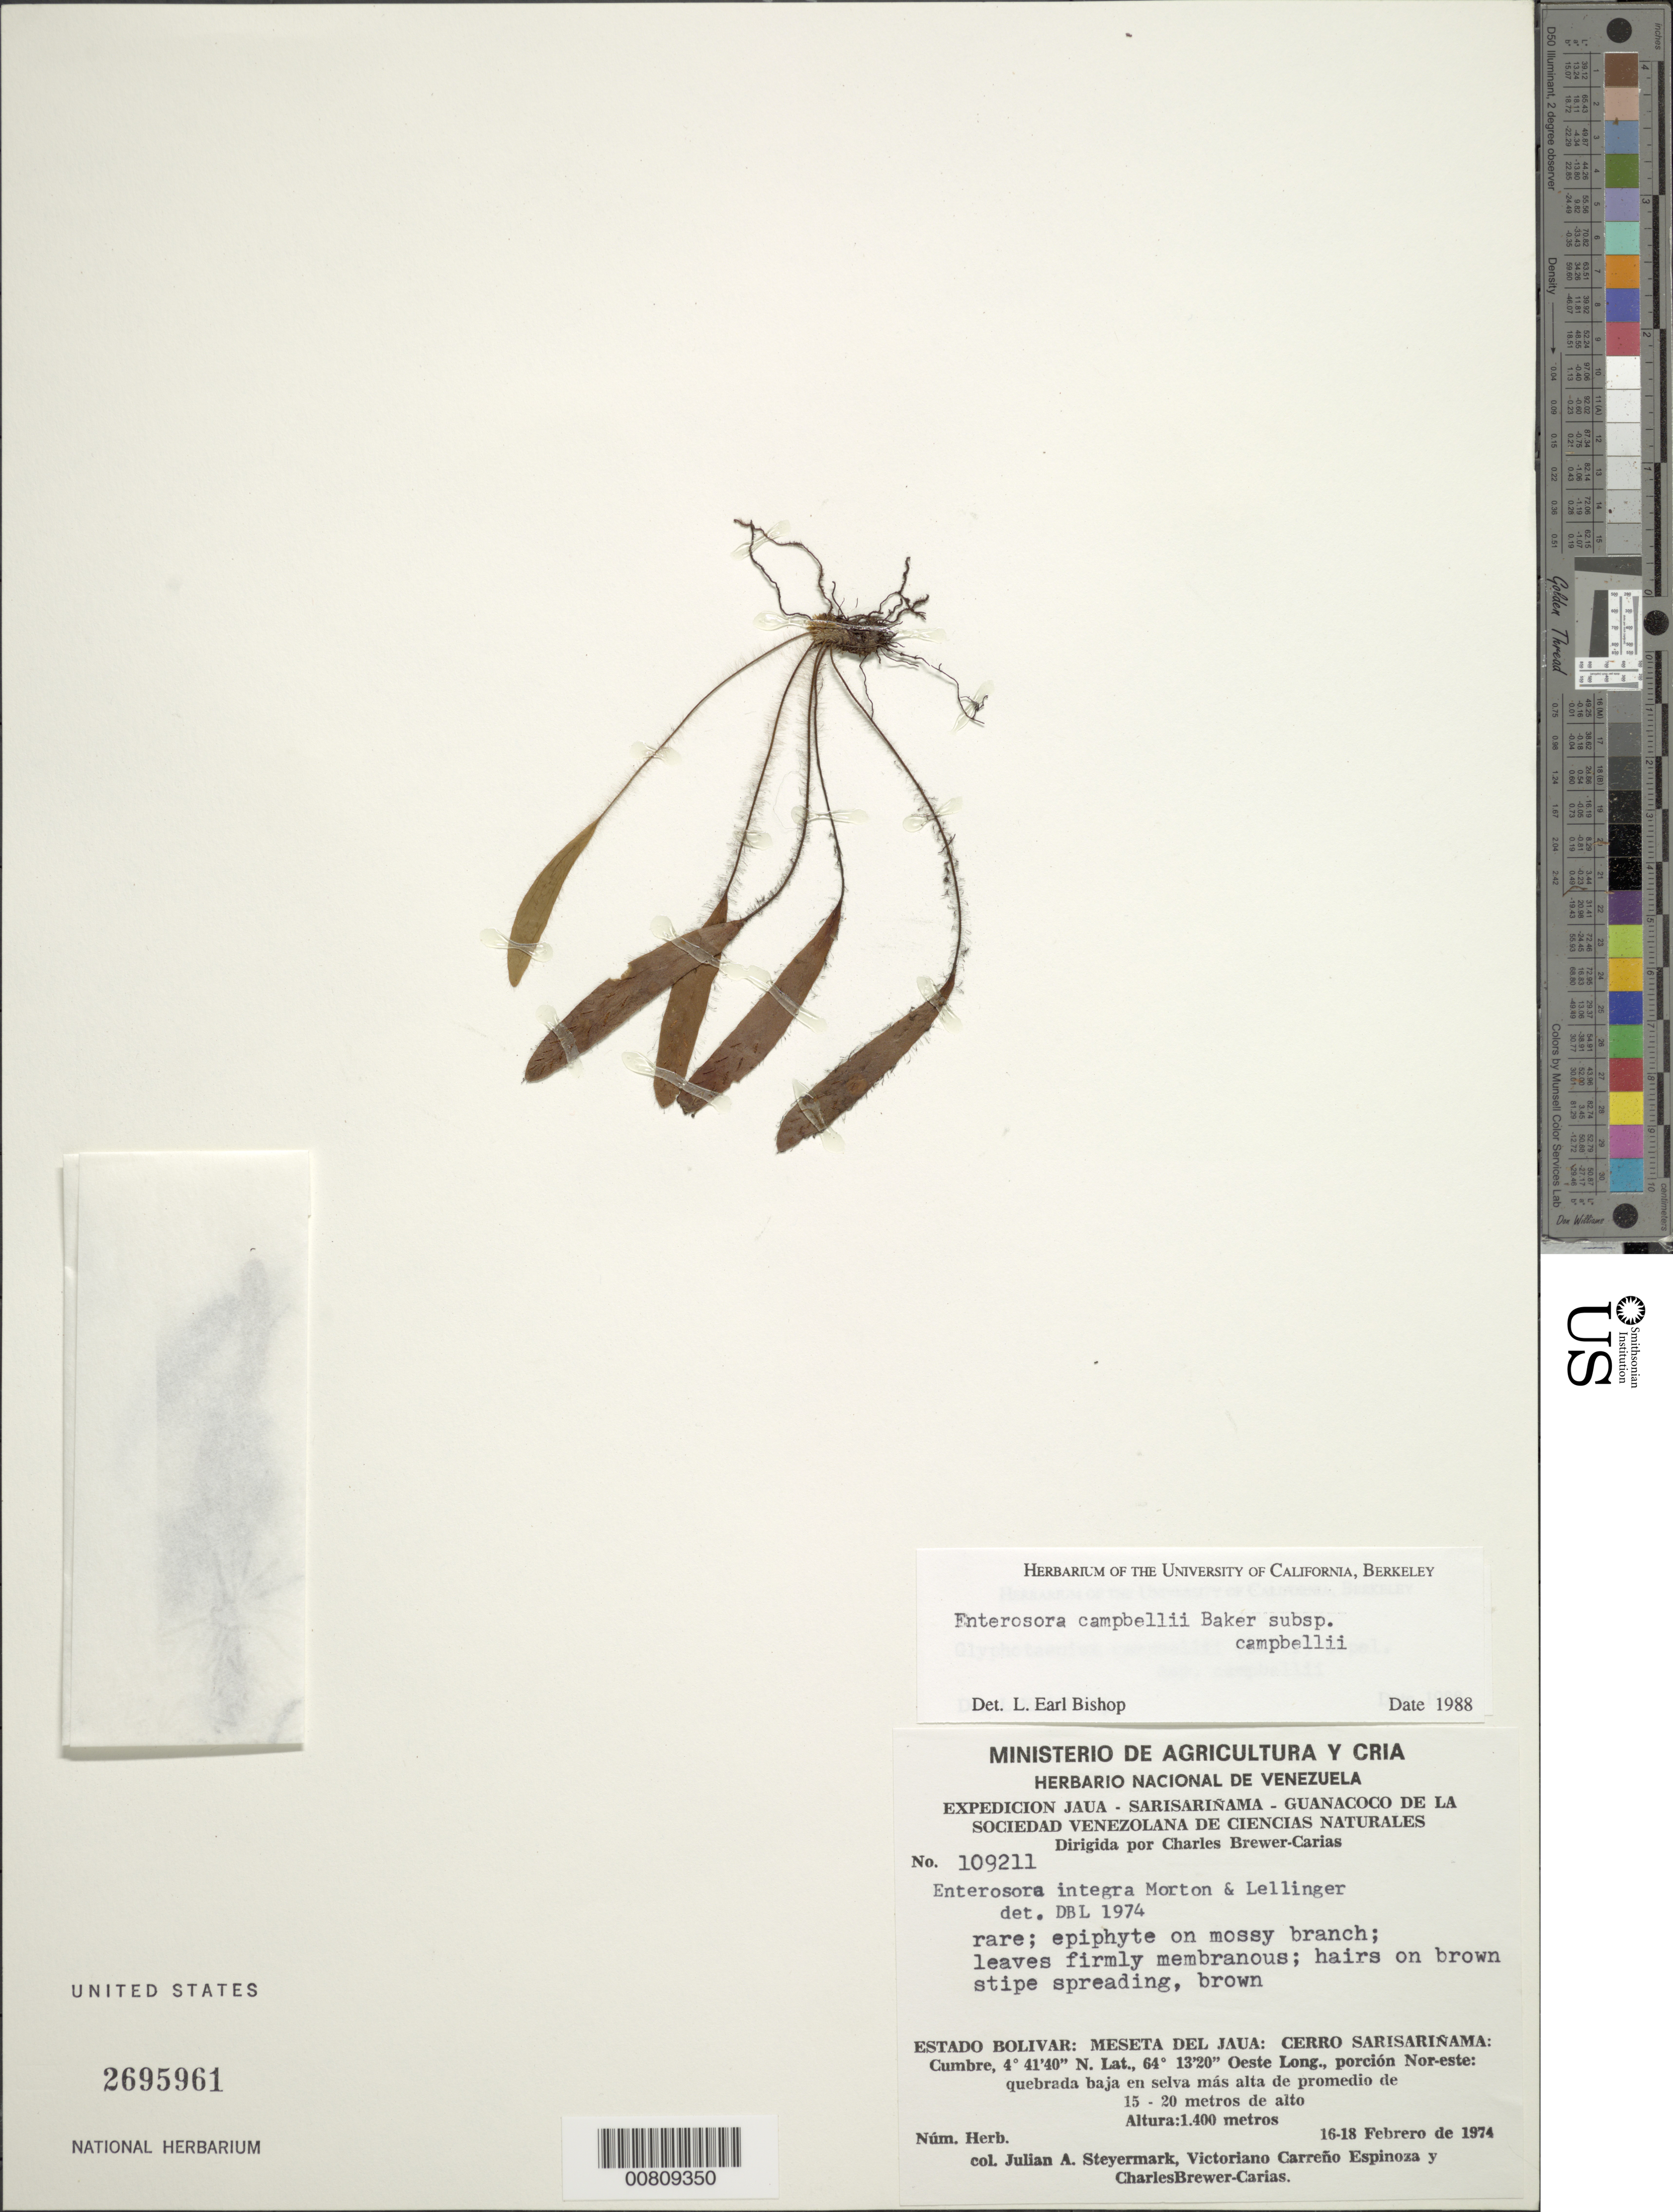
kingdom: Plantae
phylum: Tracheophyta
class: Polypodiopsida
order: Polypodiales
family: Polypodiaceae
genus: Enterosora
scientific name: Enterosora campbellii subsp. campbellii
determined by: Bishop, L. E.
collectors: J. Steyermark, V. Carreño E. & C. Brewer-Carias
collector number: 109211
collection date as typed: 16-Feb-74 to 18-Feb-74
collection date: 1974-02-16/1974-02-18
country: Venezuela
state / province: Bolívar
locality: Meseta del Jaua: Cerro Sarisariñama, summit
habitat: Quebrada baja en selva mas alta de promedio de 15-20 m de alto; on mossy branch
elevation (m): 1400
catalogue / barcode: US 2695961